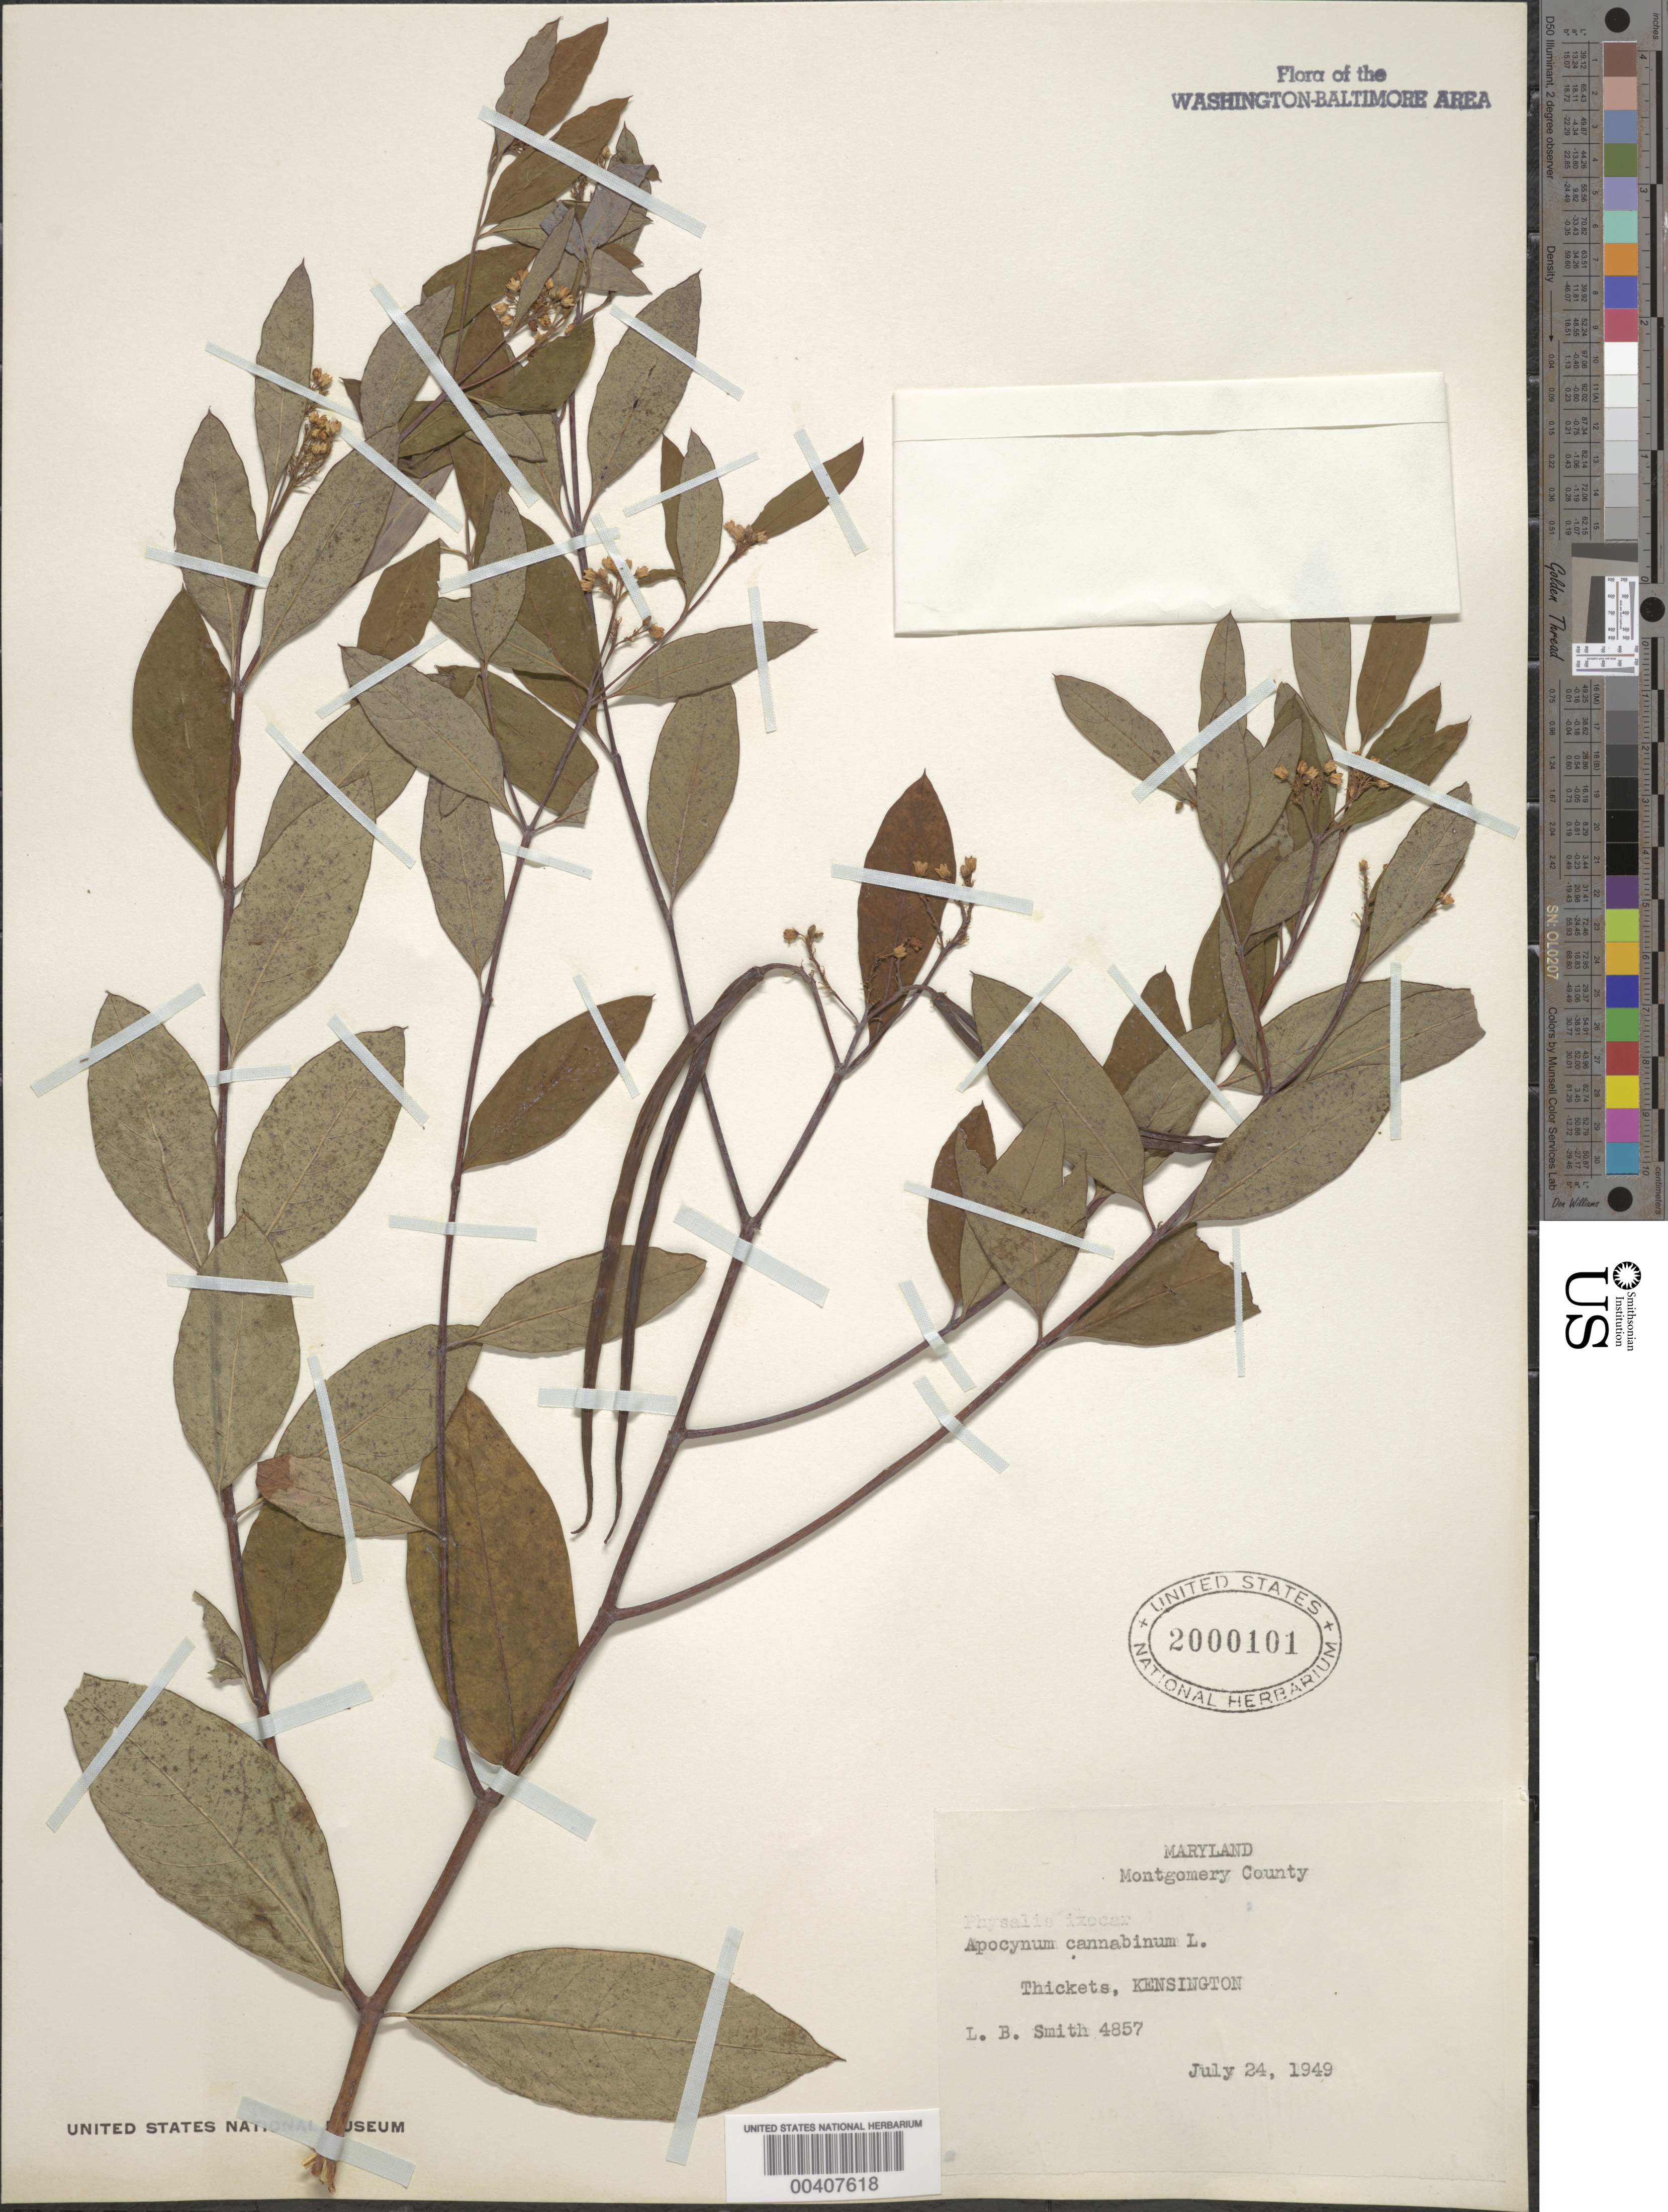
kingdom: Plantae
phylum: Tracheophyta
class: Magnoliopsida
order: Gentianales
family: Apocynaceae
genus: Apocynum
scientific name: Apocynum cannabinum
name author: L.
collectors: L. Smith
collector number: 4857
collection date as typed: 24 Jul 1949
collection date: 1949-07-24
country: United States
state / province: Maryland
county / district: Montgomery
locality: Kensington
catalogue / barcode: US 2000101